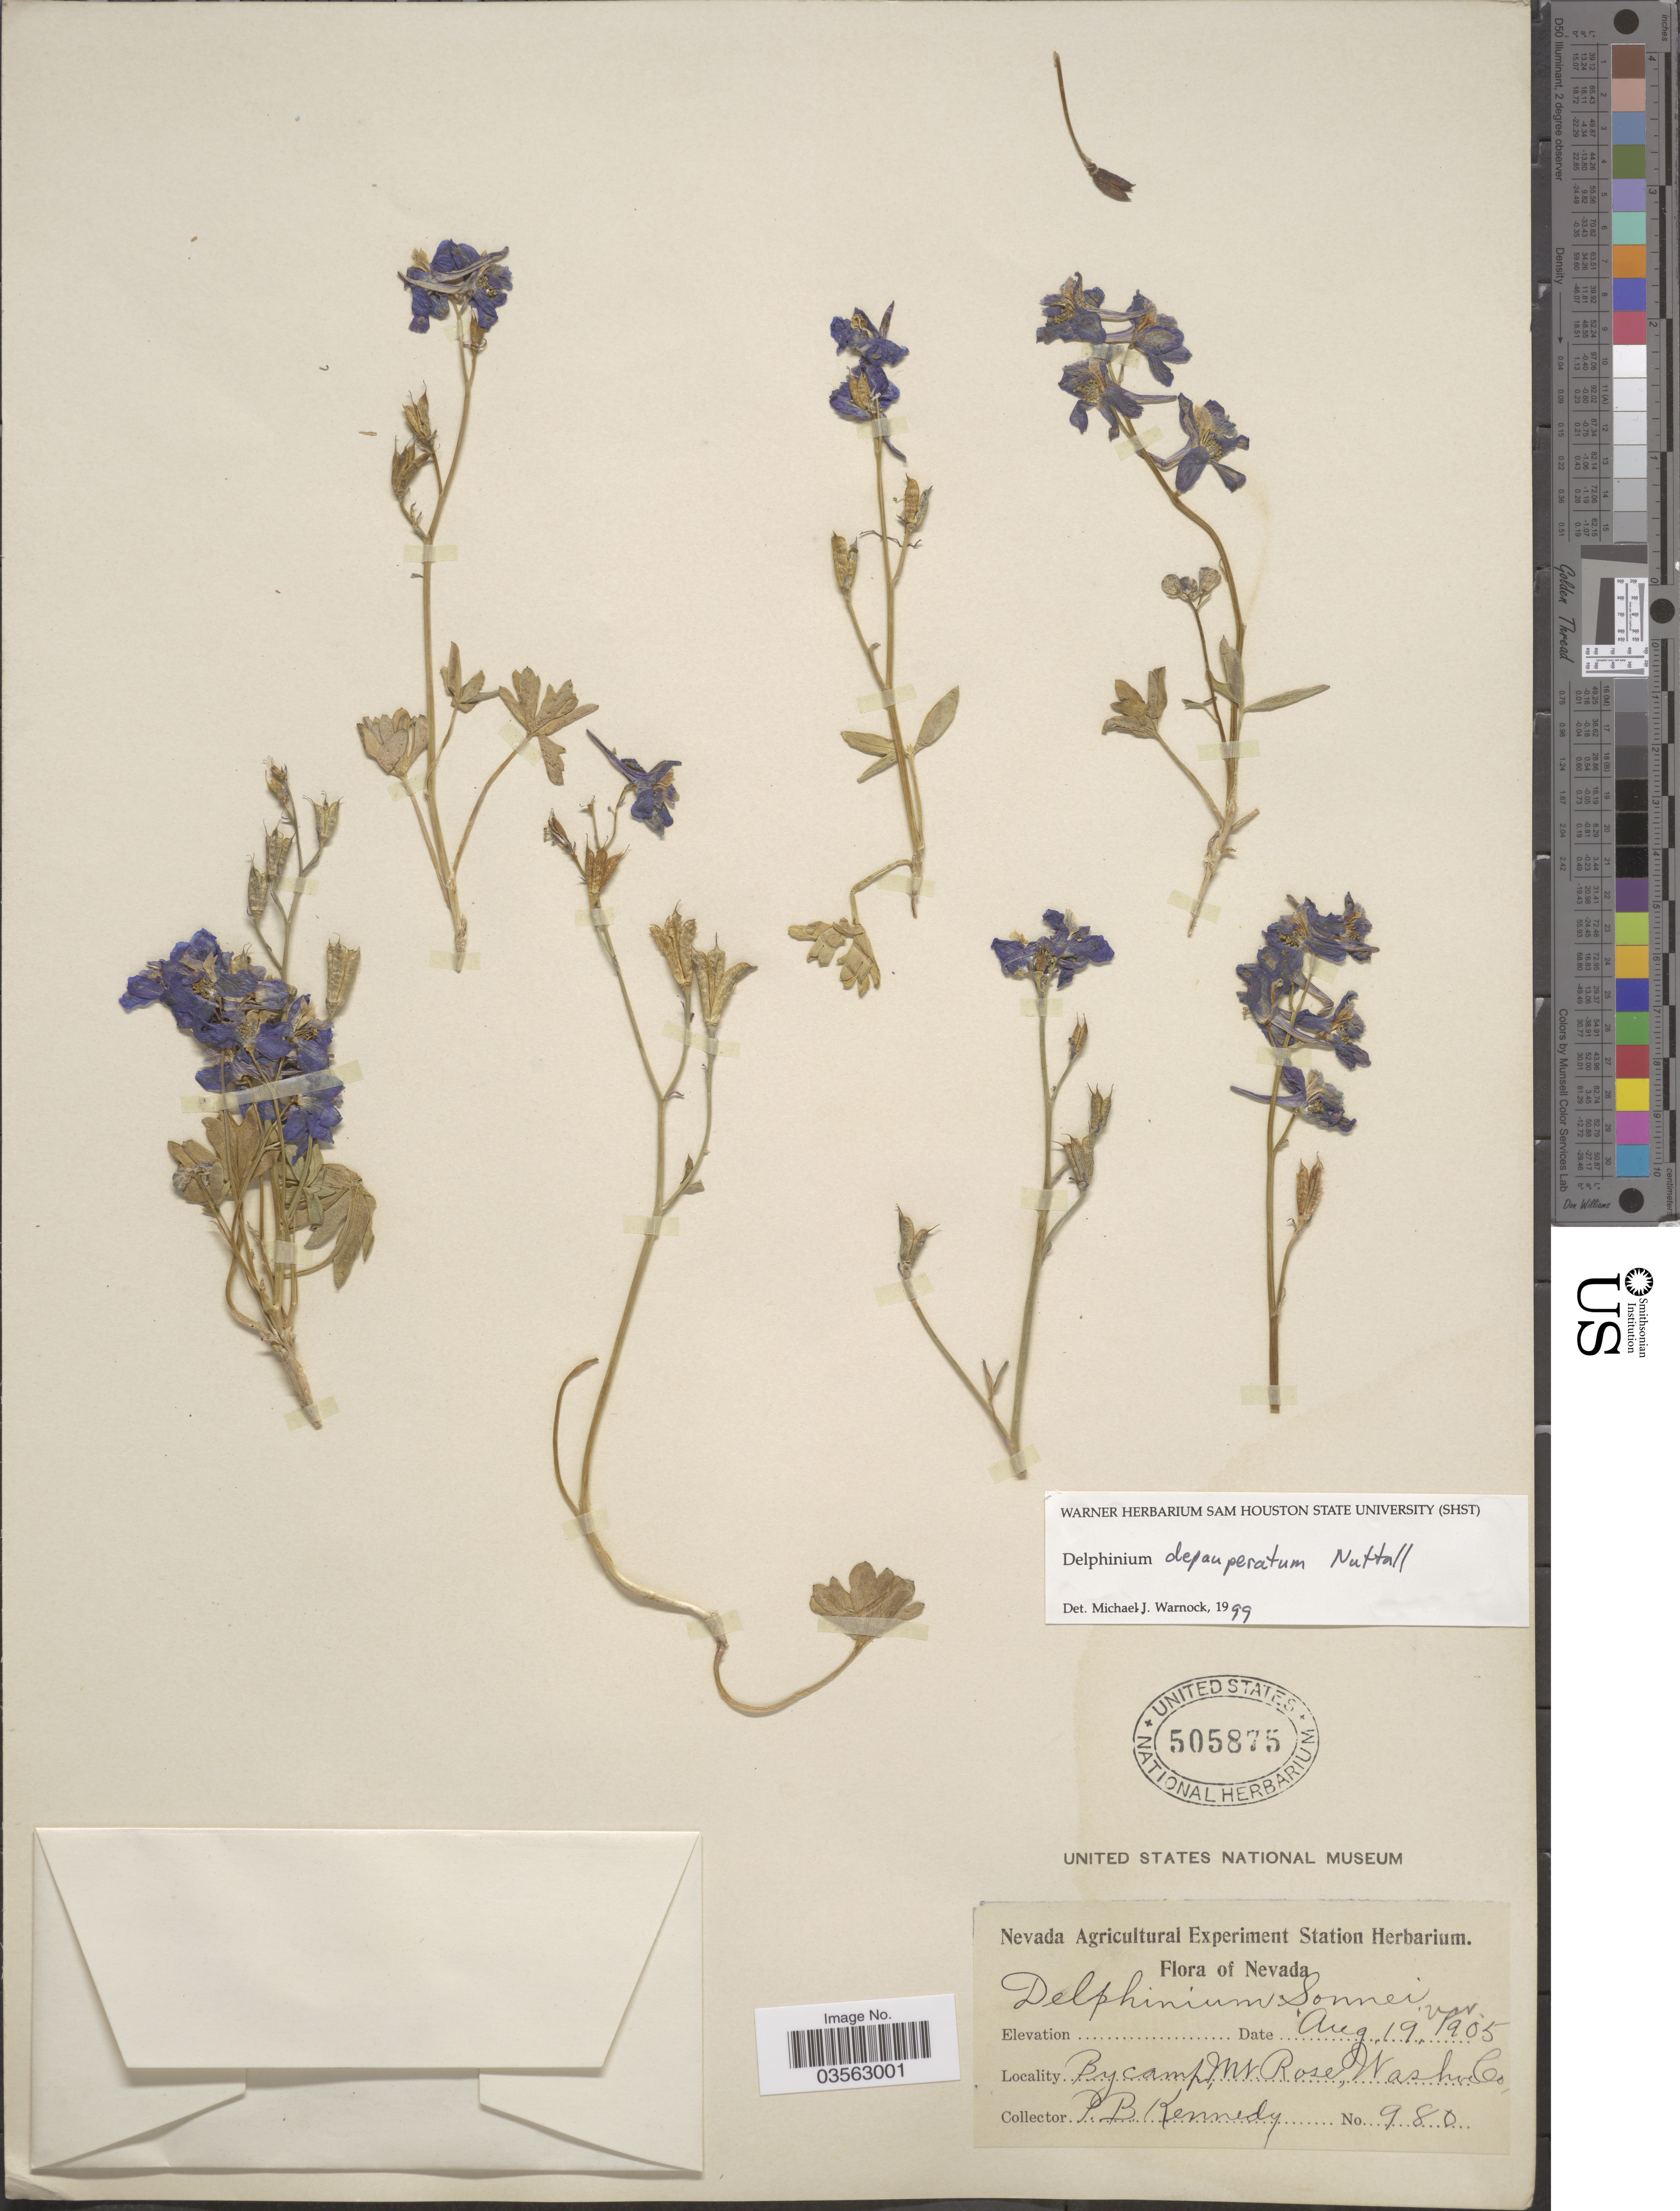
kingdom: Plantae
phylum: Tracheophyta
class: Magnoliopsida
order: Ranunculales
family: Ranunculaceae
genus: Delphinium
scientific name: Delphinium depauperatum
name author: Nutt.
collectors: P. B. Kennedy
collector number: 980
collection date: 1905-08-19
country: United States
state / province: Nevada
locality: By camp, Mt. Rose, Washoe Co.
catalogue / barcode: US 505875